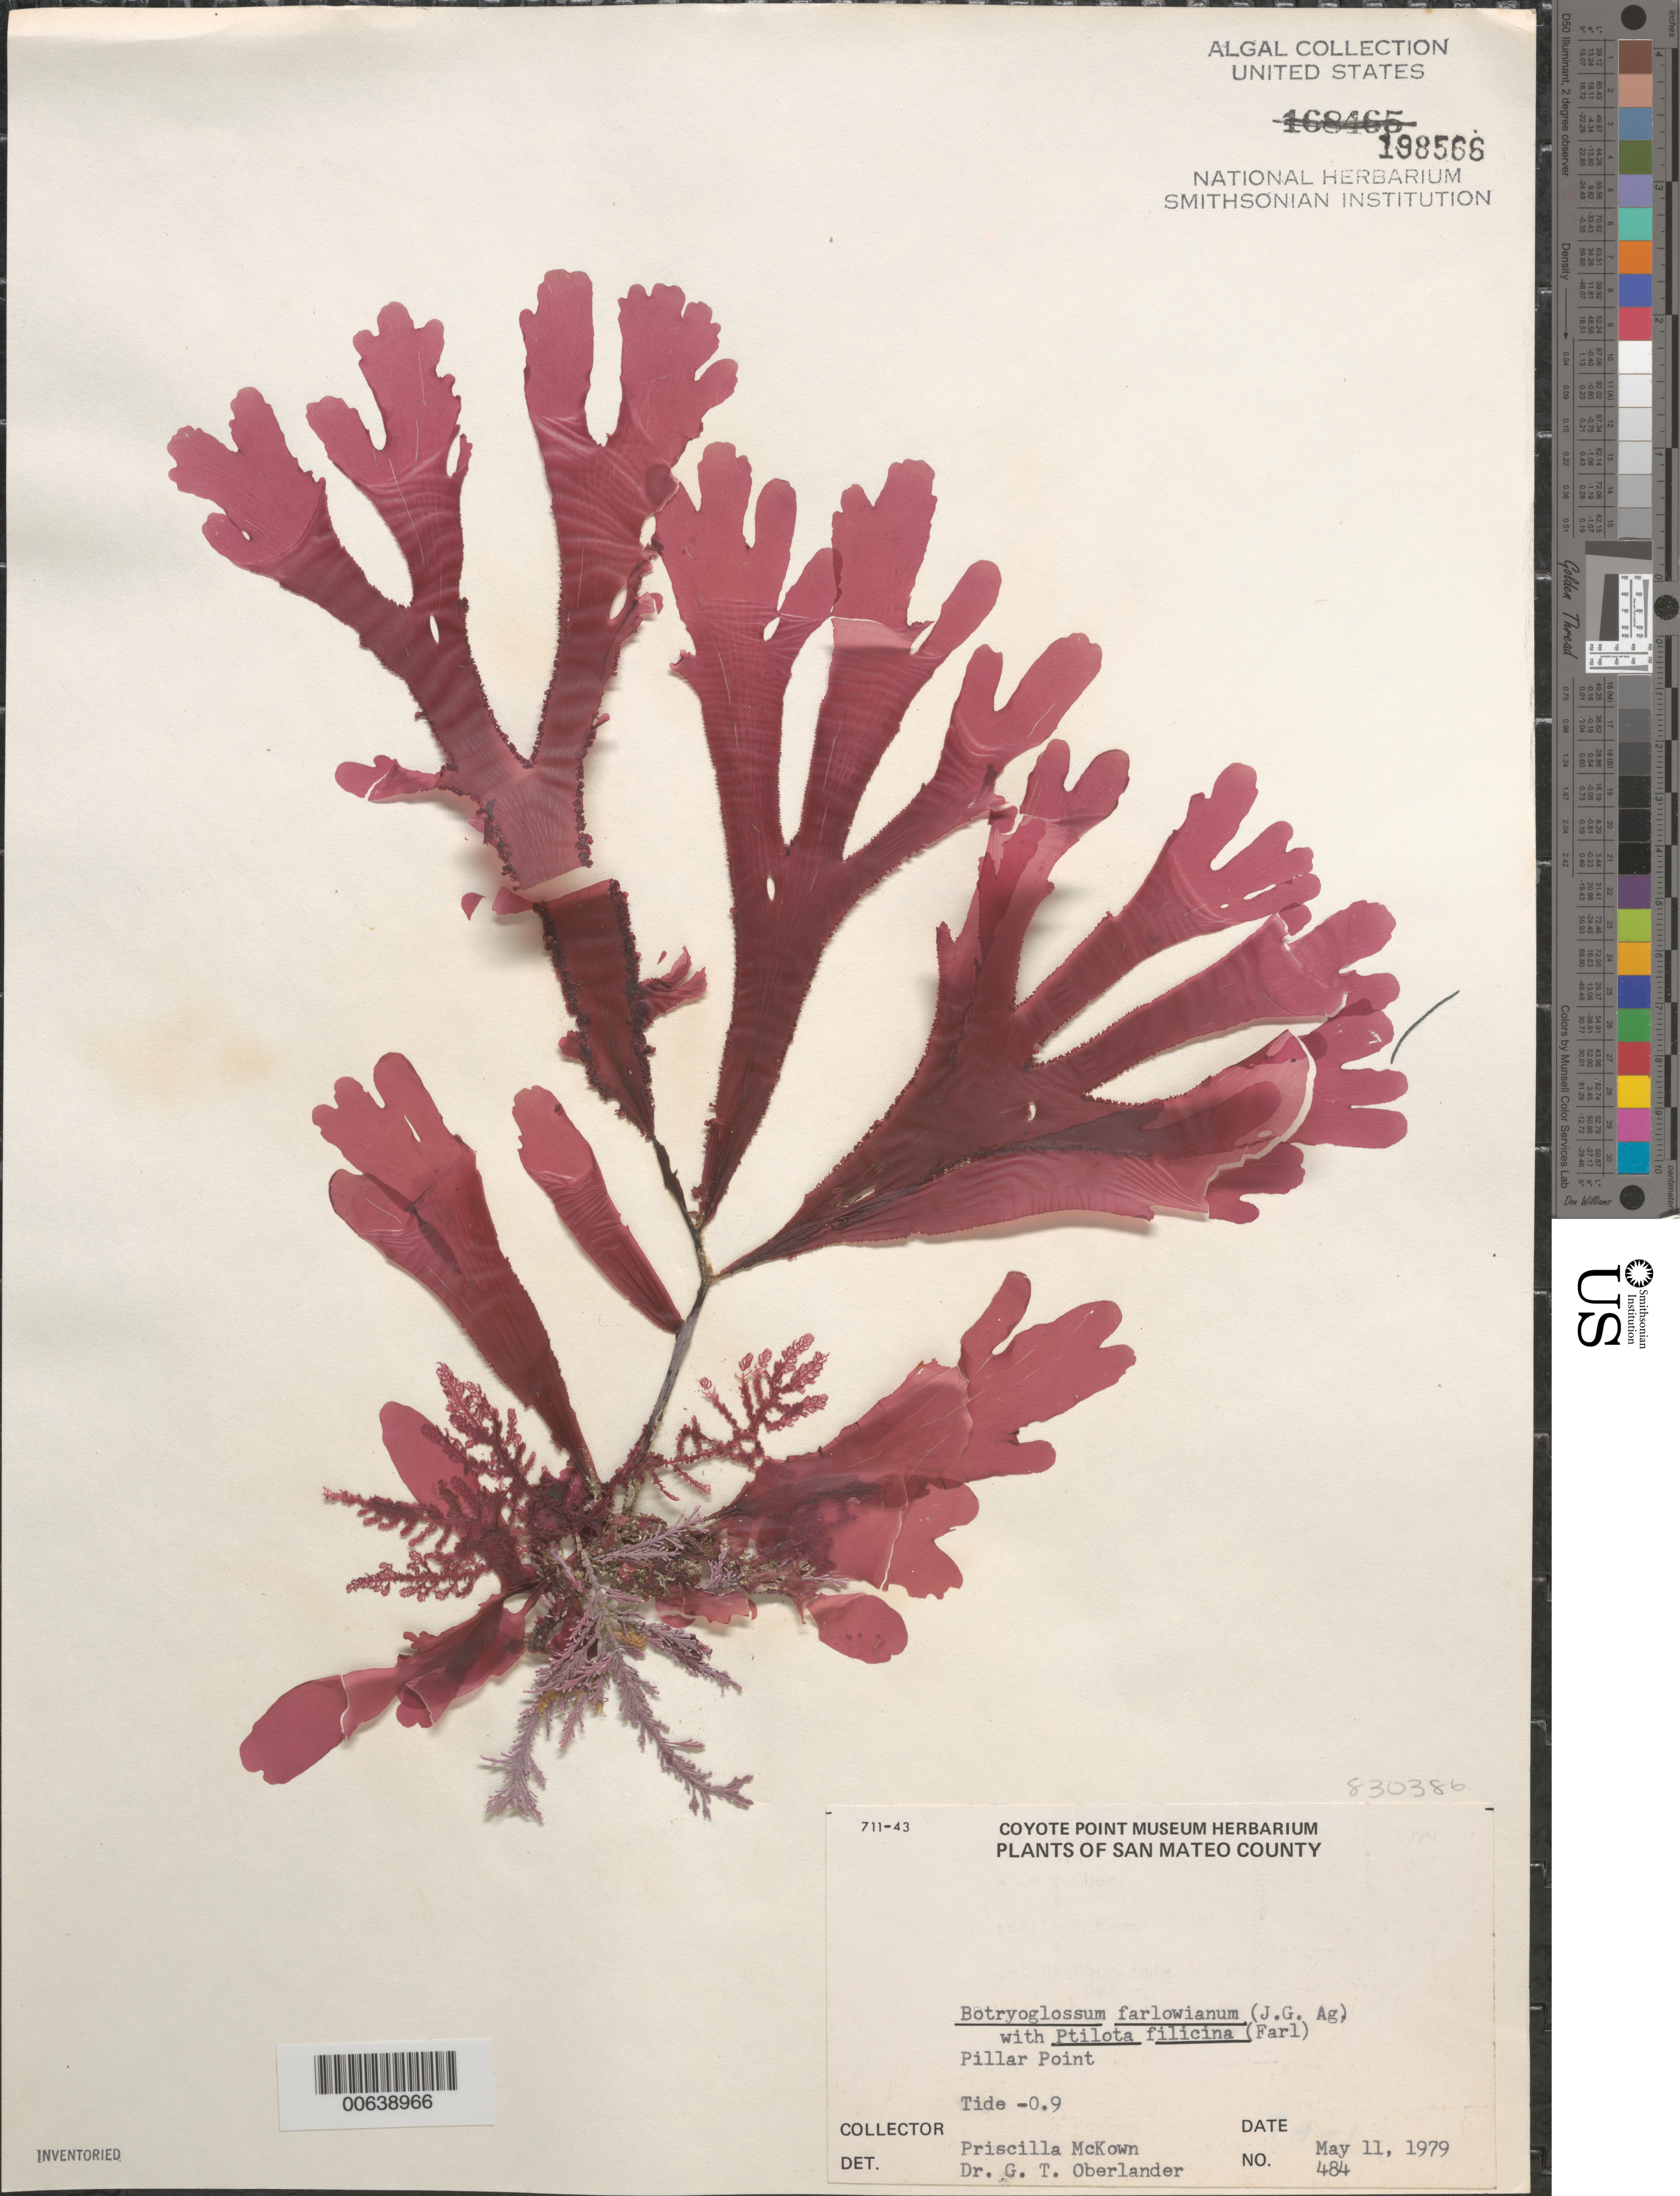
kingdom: Plantae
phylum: Rhodophyta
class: Florideophyceae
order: Ceramiales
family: Delesseriaceae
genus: Botryoglossum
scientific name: Botryoglossum farlowianum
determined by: Oberlander, G. T.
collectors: P. McKown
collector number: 484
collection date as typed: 11 May 1979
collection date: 1979-05-11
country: United States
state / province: California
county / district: San Mateo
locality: Pillar Point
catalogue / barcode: US 198566